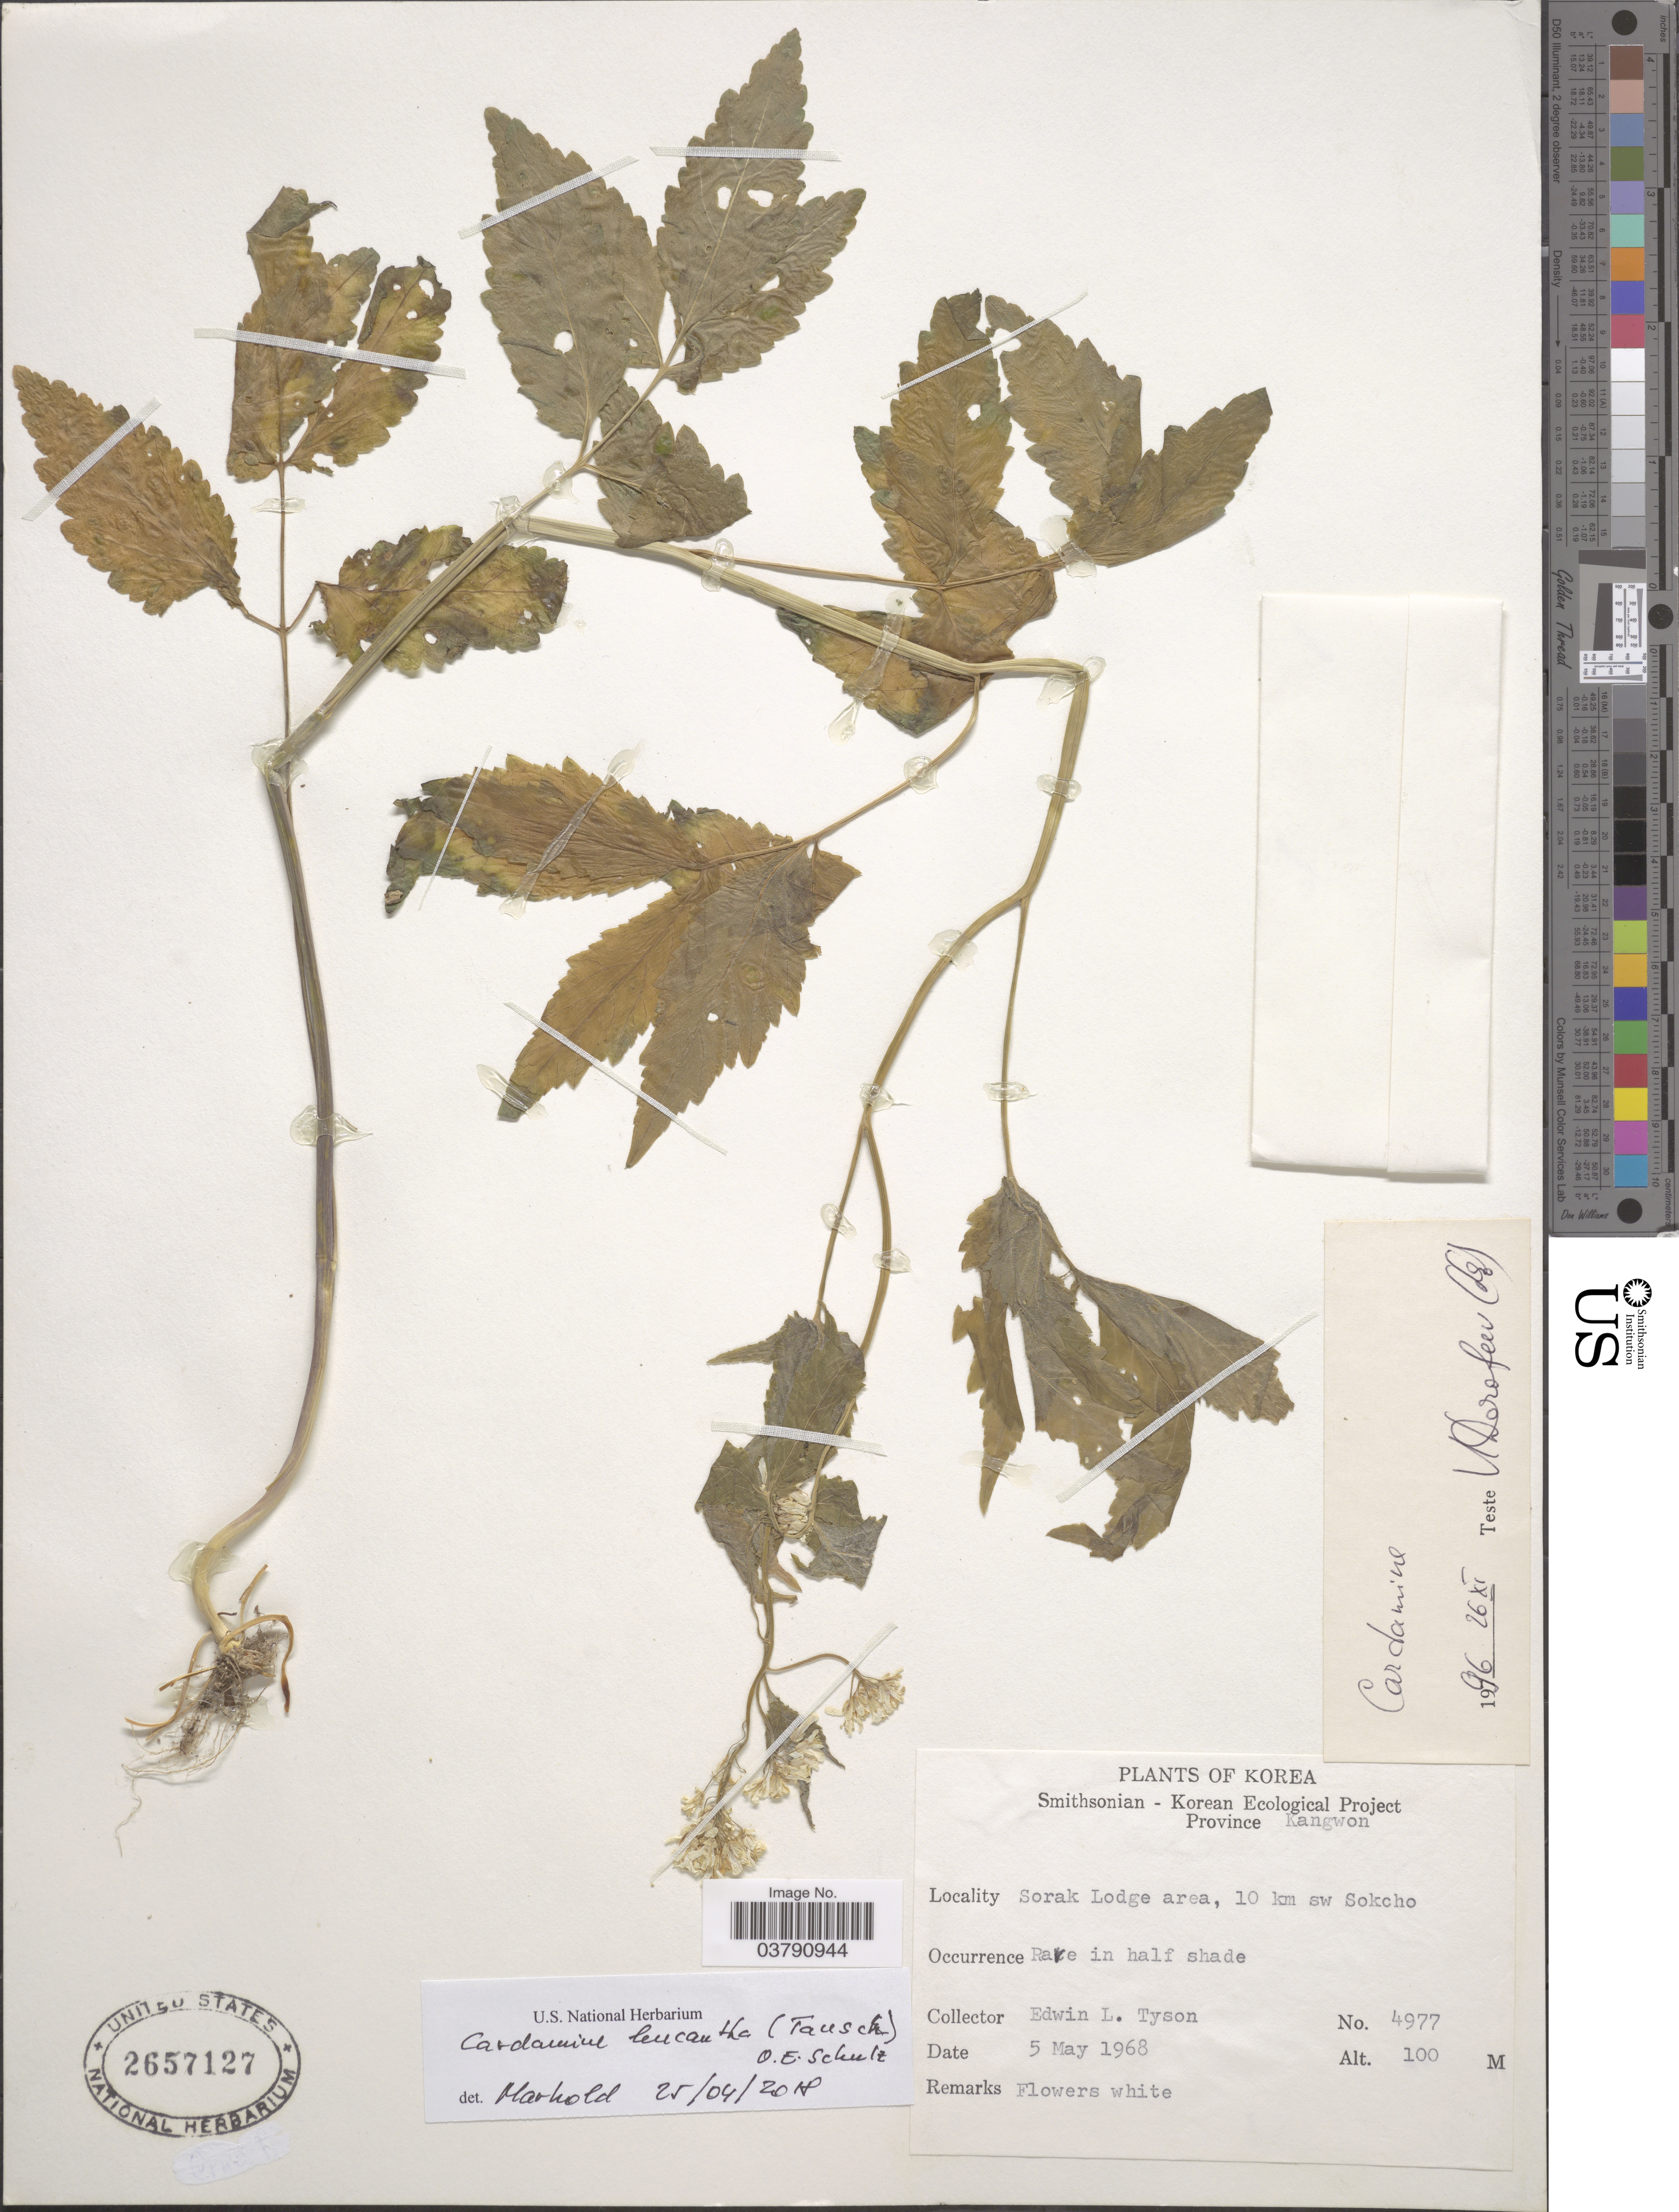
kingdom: Plantae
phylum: Tracheophyta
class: Magnoliopsida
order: Brassicales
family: Brassicaceae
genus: Cardamine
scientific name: Cardamine leucantha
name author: (Tausch) O.E. Schulz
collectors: E. L. Tyson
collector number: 4977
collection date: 1968-05-05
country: North Korea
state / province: Kangwon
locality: Sorak Lodge area, 10 km sw Sokcho.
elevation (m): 100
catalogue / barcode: US 2657127